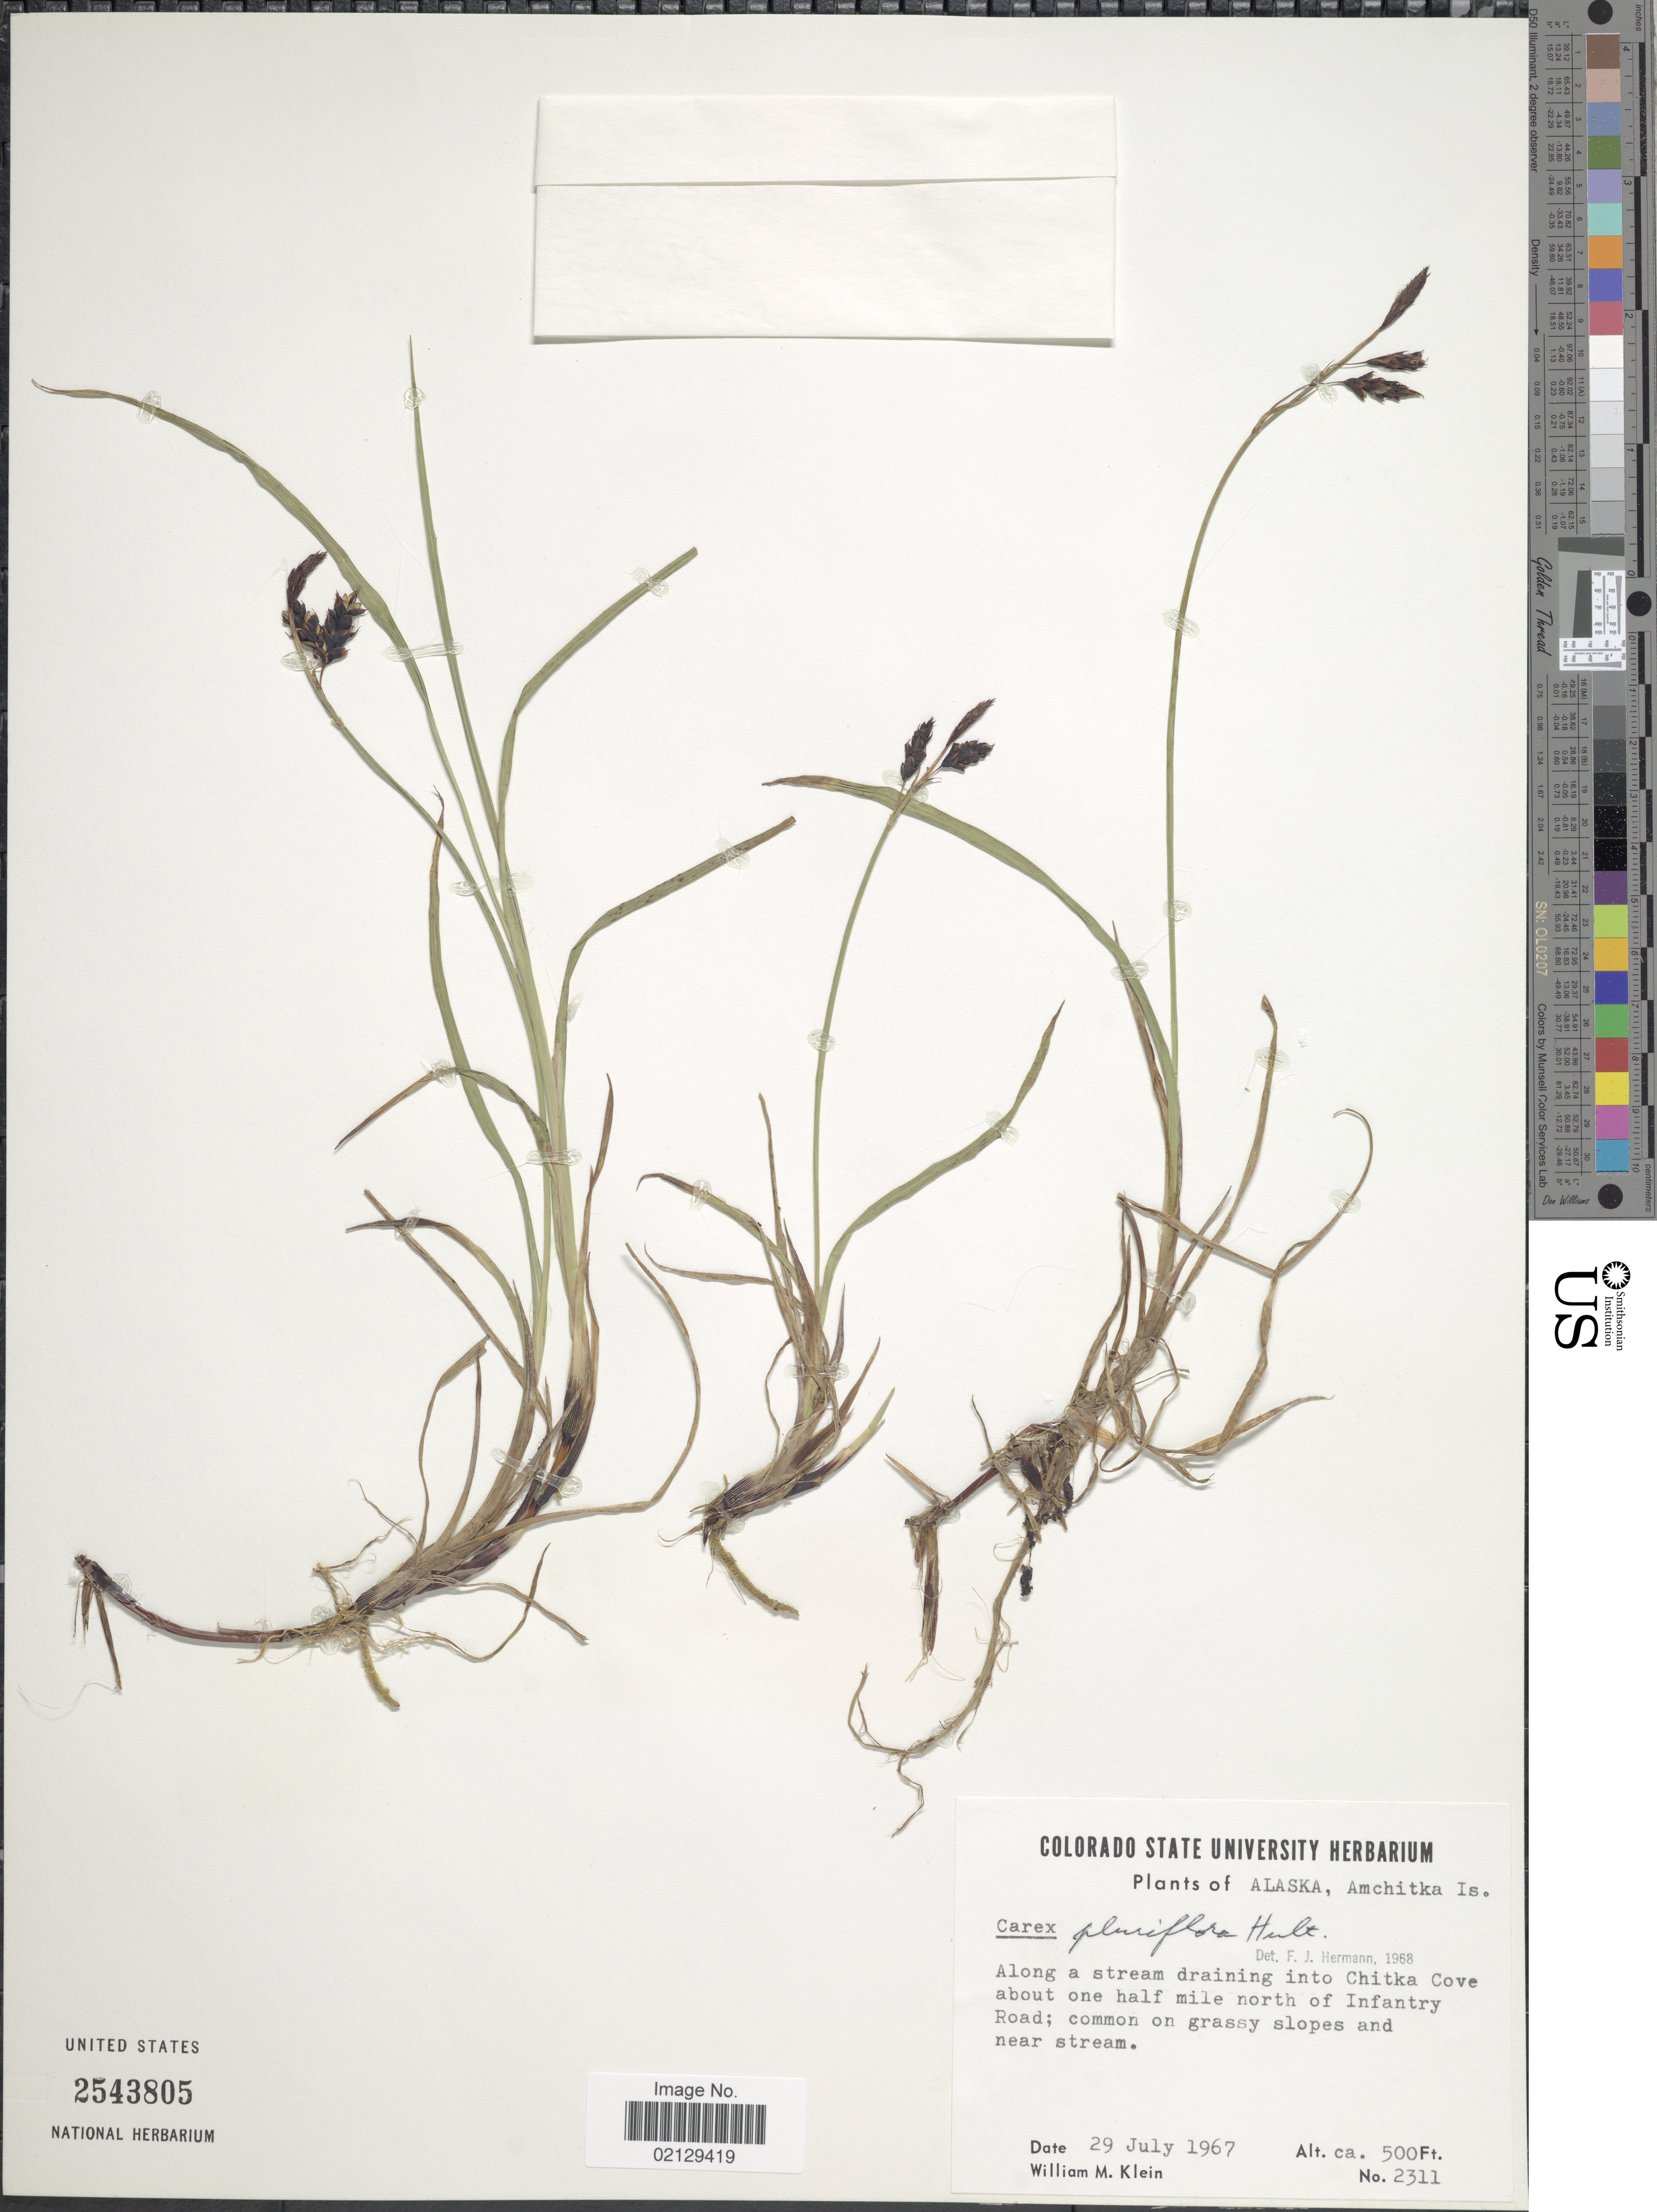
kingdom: Plantae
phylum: Tracheophyta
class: Liliopsida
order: Poales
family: Cyperaceae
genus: Carex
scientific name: Carex pluriflora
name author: Hultén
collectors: W. M. Klein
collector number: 2311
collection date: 1967-07-29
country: United States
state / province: Alaska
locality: Alaska, Amchitka Is., Along a stream draining into Chitka Cove about one half mile north of Infantry Road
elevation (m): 152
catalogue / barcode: US 2543805